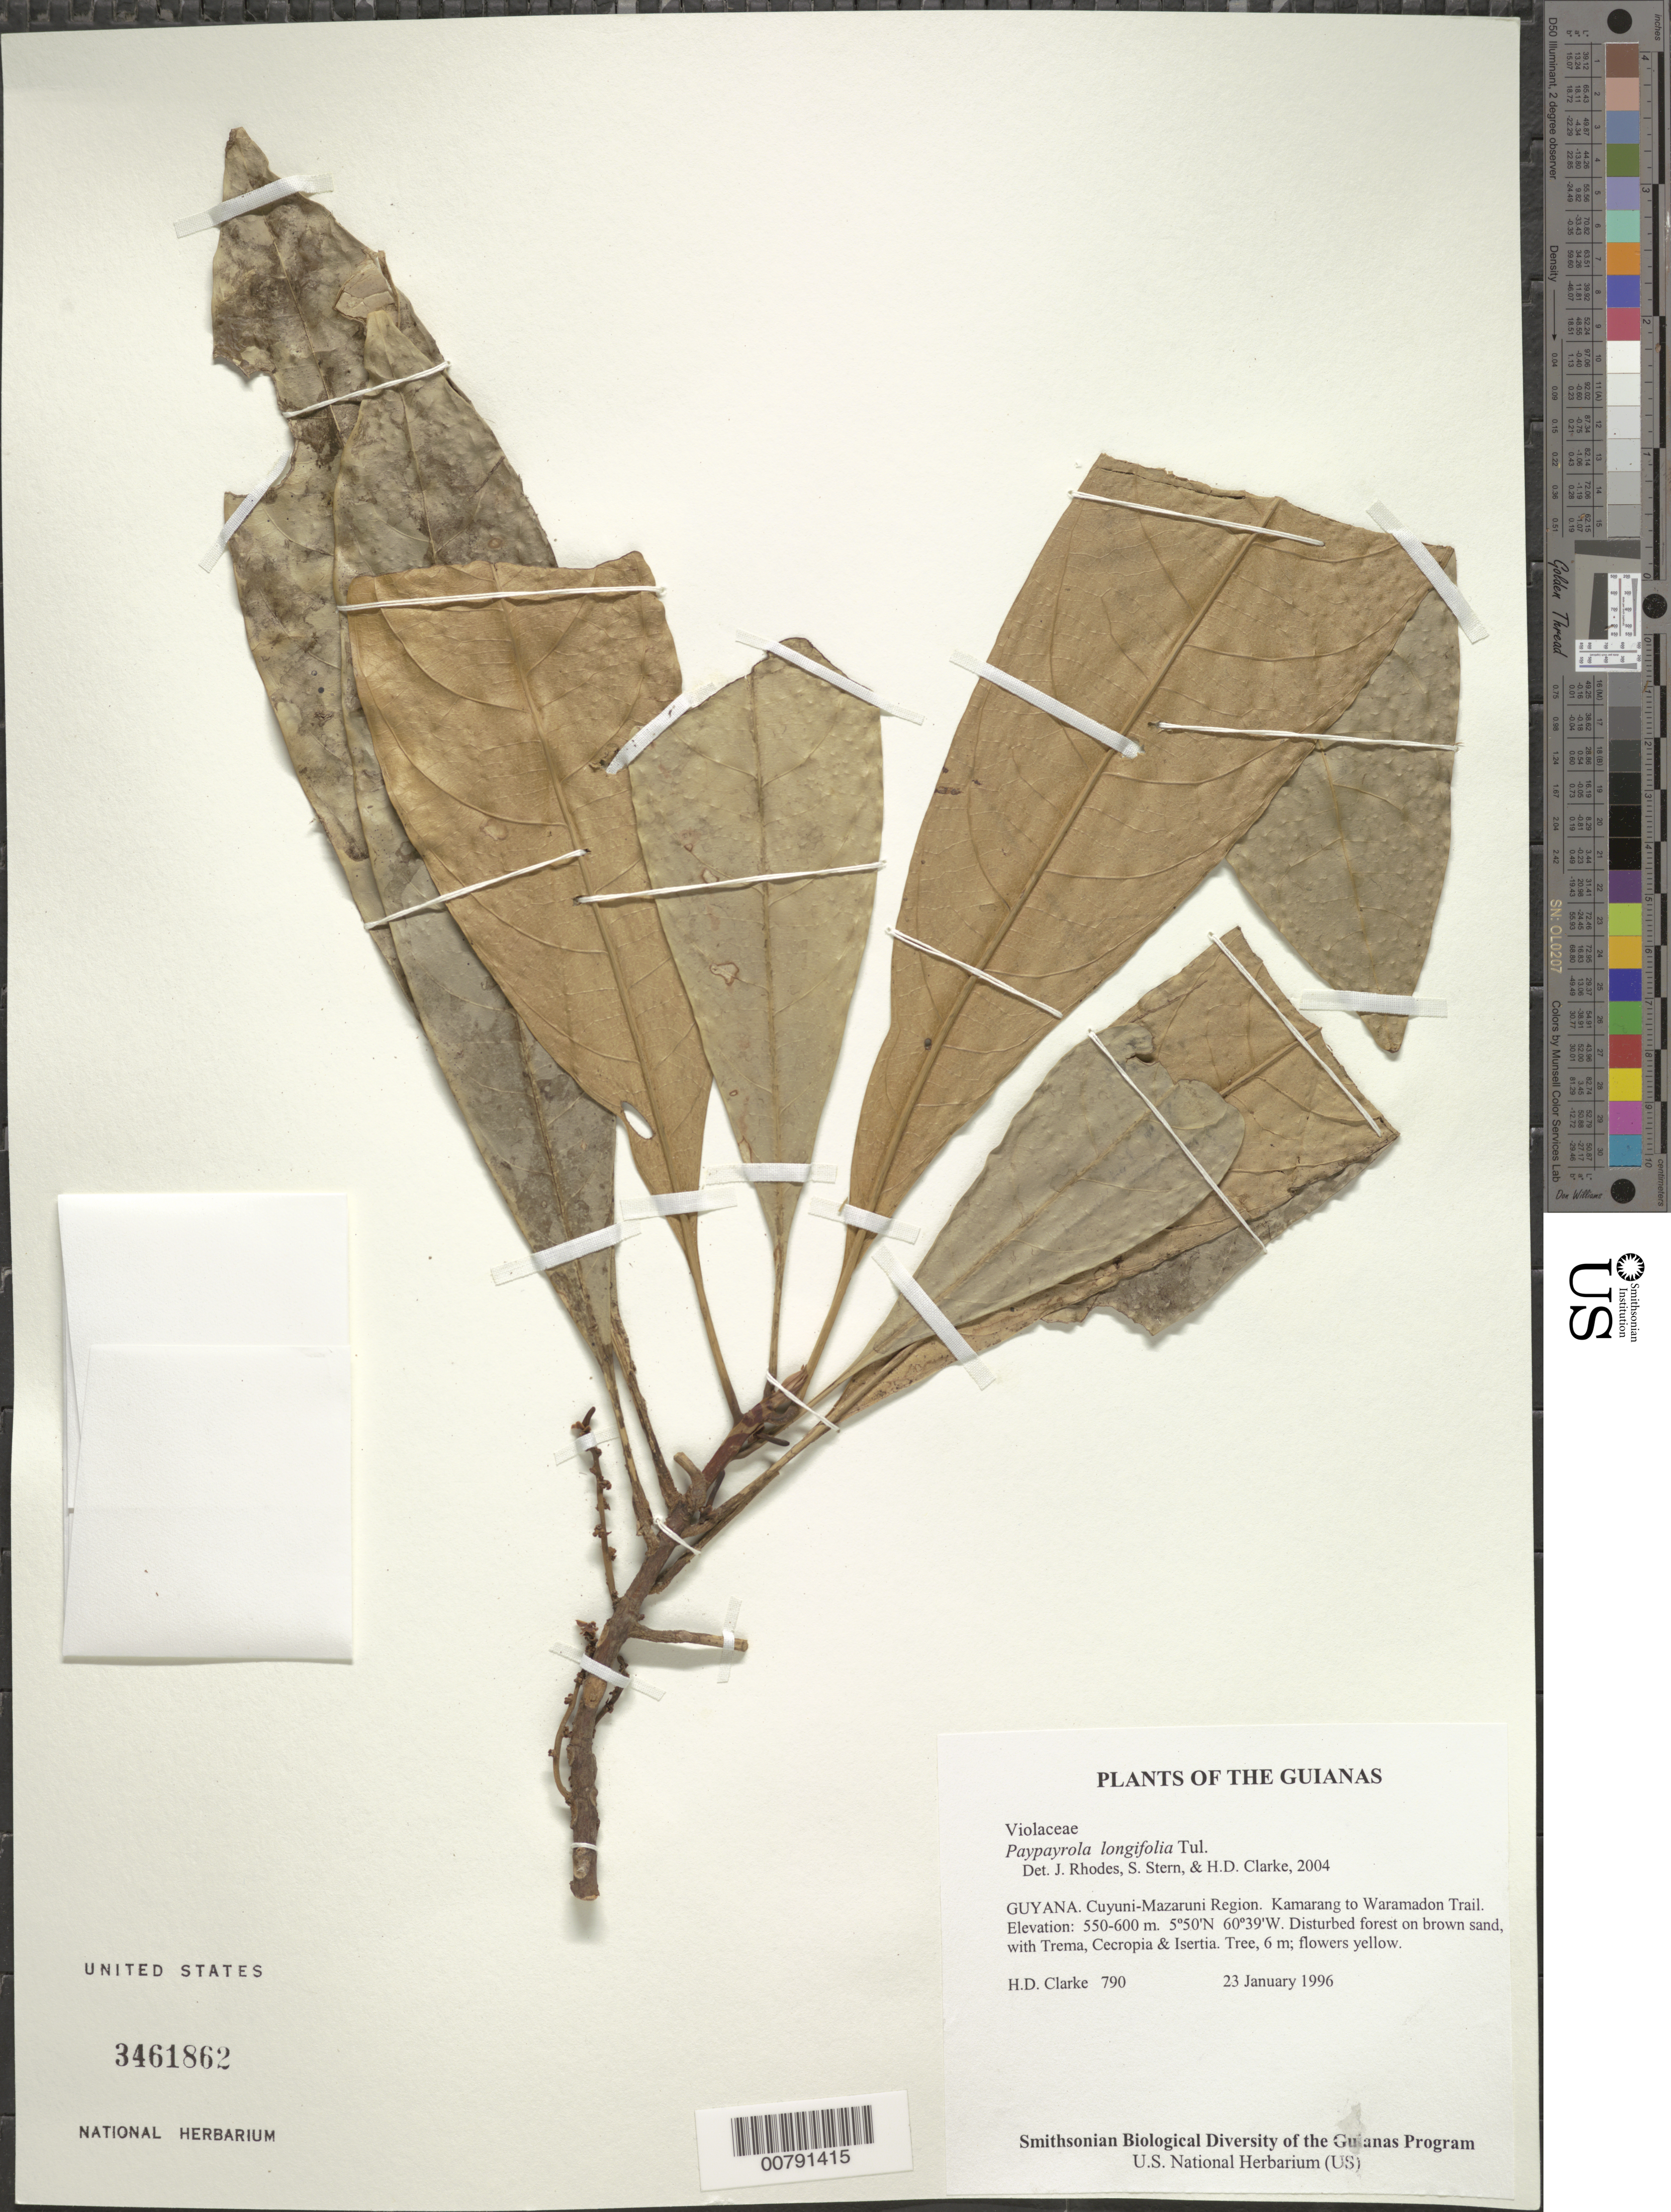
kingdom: Plantae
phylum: Tracheophyta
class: Magnoliopsida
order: Malpighiales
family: Violaceae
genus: Paypayrola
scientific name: Paypayrola longifolia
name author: Tul.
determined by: Clarke, H. D.; Rhodes, J.; Stern, S. R.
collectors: H. D. Clarke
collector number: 790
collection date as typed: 23 January 1996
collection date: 1996-01-23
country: Guyana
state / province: Cuyuni-Mazaruni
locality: Kamarang to Waramadon Trail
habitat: Disturbed forest on brown sand, with Trema, Cecropia & Isertia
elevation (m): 550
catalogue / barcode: US 3461862